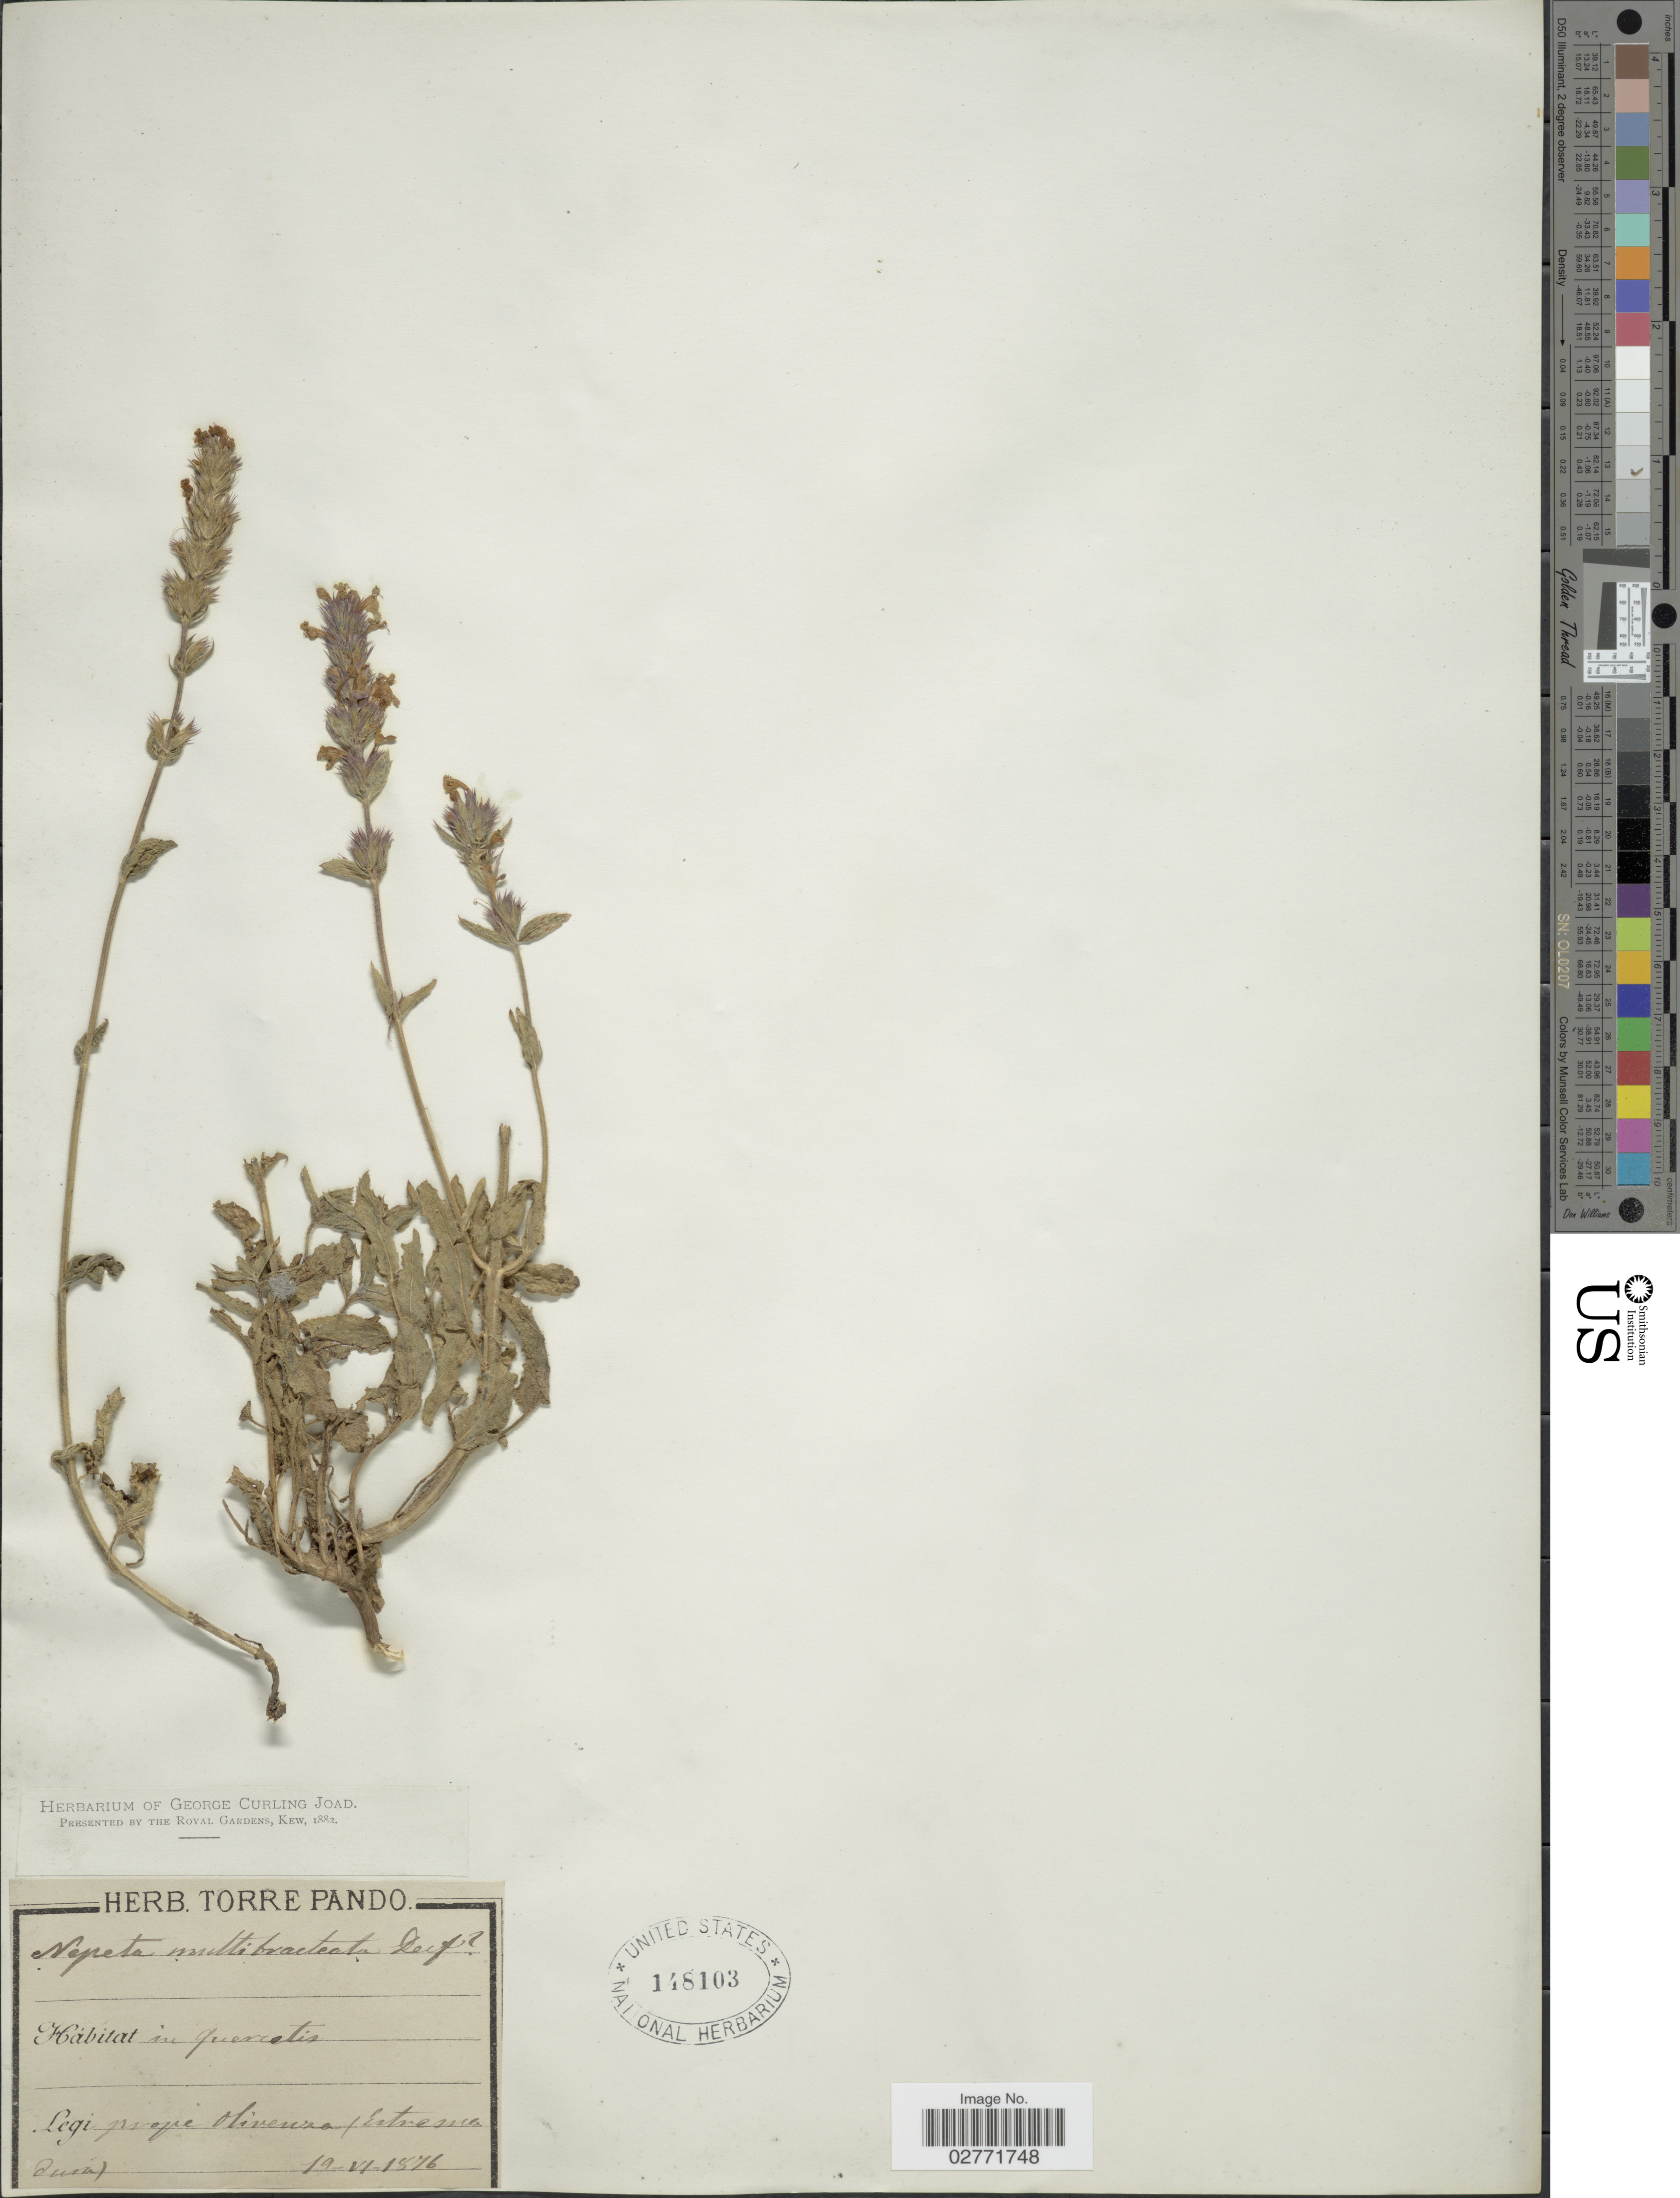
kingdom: Plantae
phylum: Tracheophyta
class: Magnoliopsida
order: Lamiales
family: Lamiaceae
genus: Nepeta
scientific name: Nepeta multibracteata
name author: Desf.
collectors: ex herb. Torre Pando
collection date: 1876-06-19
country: Portugal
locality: Prope olivenza (Estremadura)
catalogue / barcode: US 148103